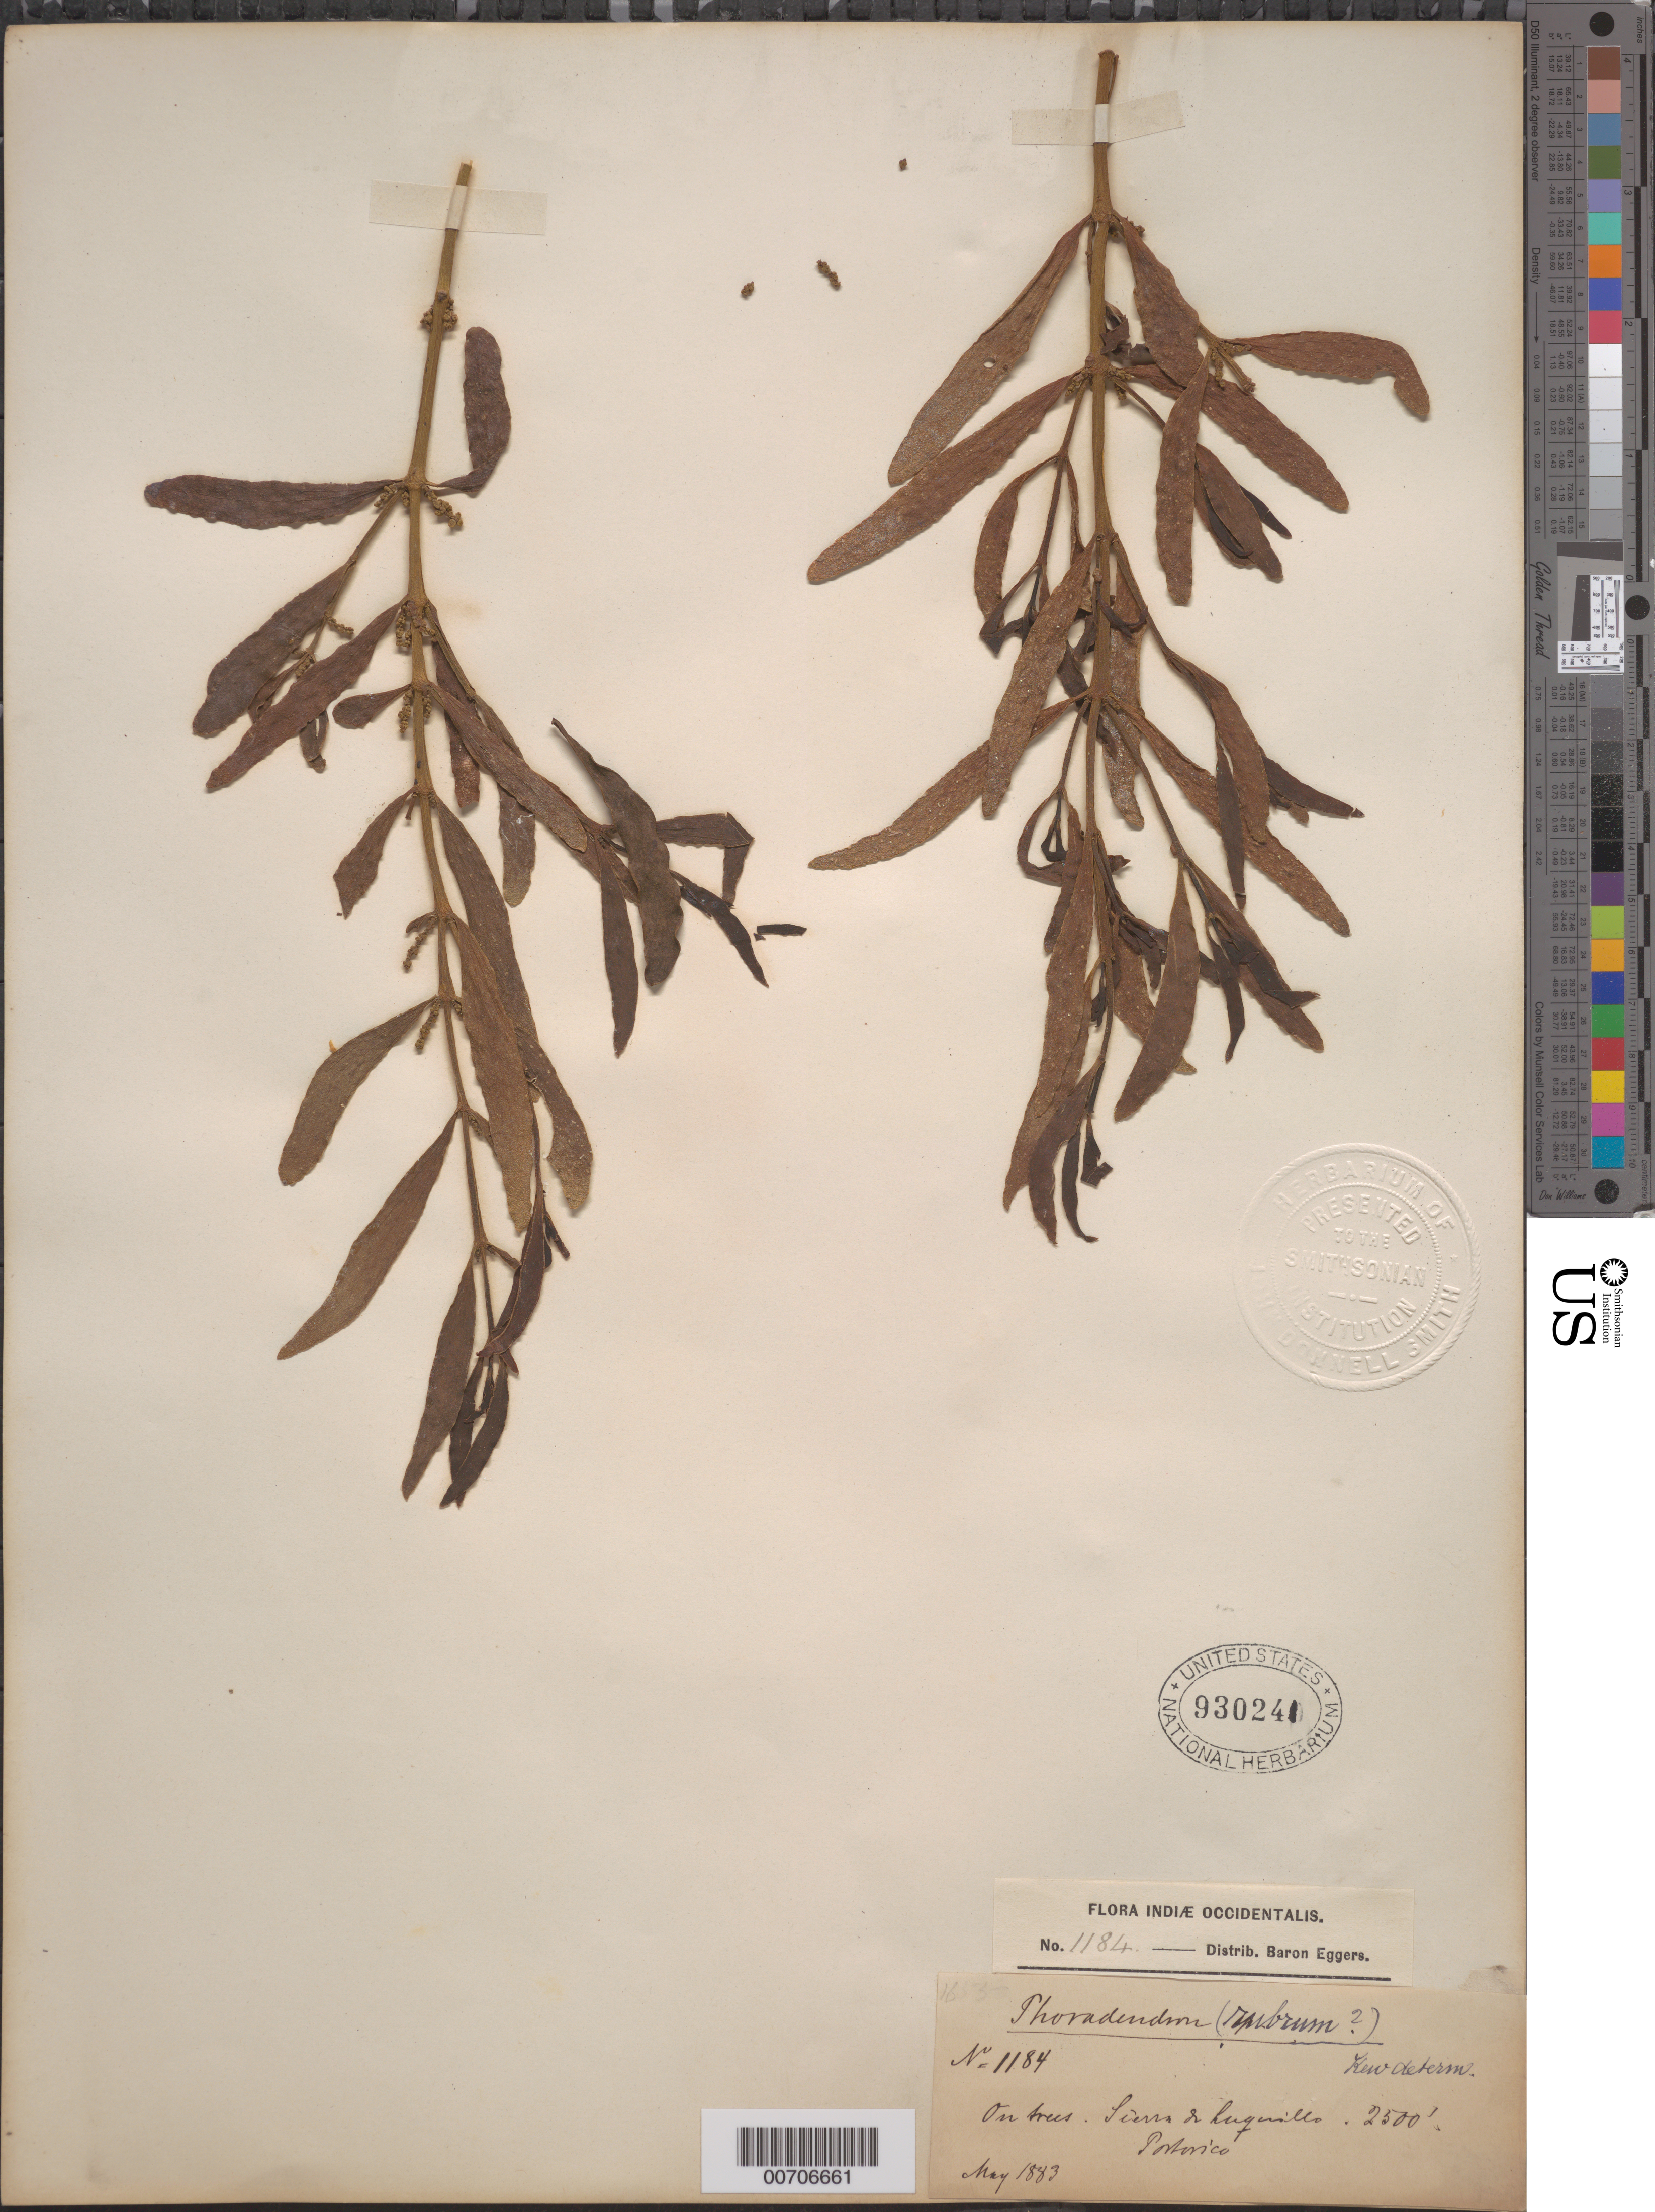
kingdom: Plantae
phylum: Tracheophyta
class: Magnoliopsida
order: Santalales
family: Viscaceae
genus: Phoradendron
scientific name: Phoradendron quadrangulare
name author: (Kunth) Griseb.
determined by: Caraballo-Ortiz, Marcos A., (MISS), University of Mississippi (UNITED STATES)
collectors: H. F. A. von Eggers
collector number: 1184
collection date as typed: May 1883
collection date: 1883-05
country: Puerto Rico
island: Greater Antilles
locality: Sierra de Luquillo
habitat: On trees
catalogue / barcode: US 930241